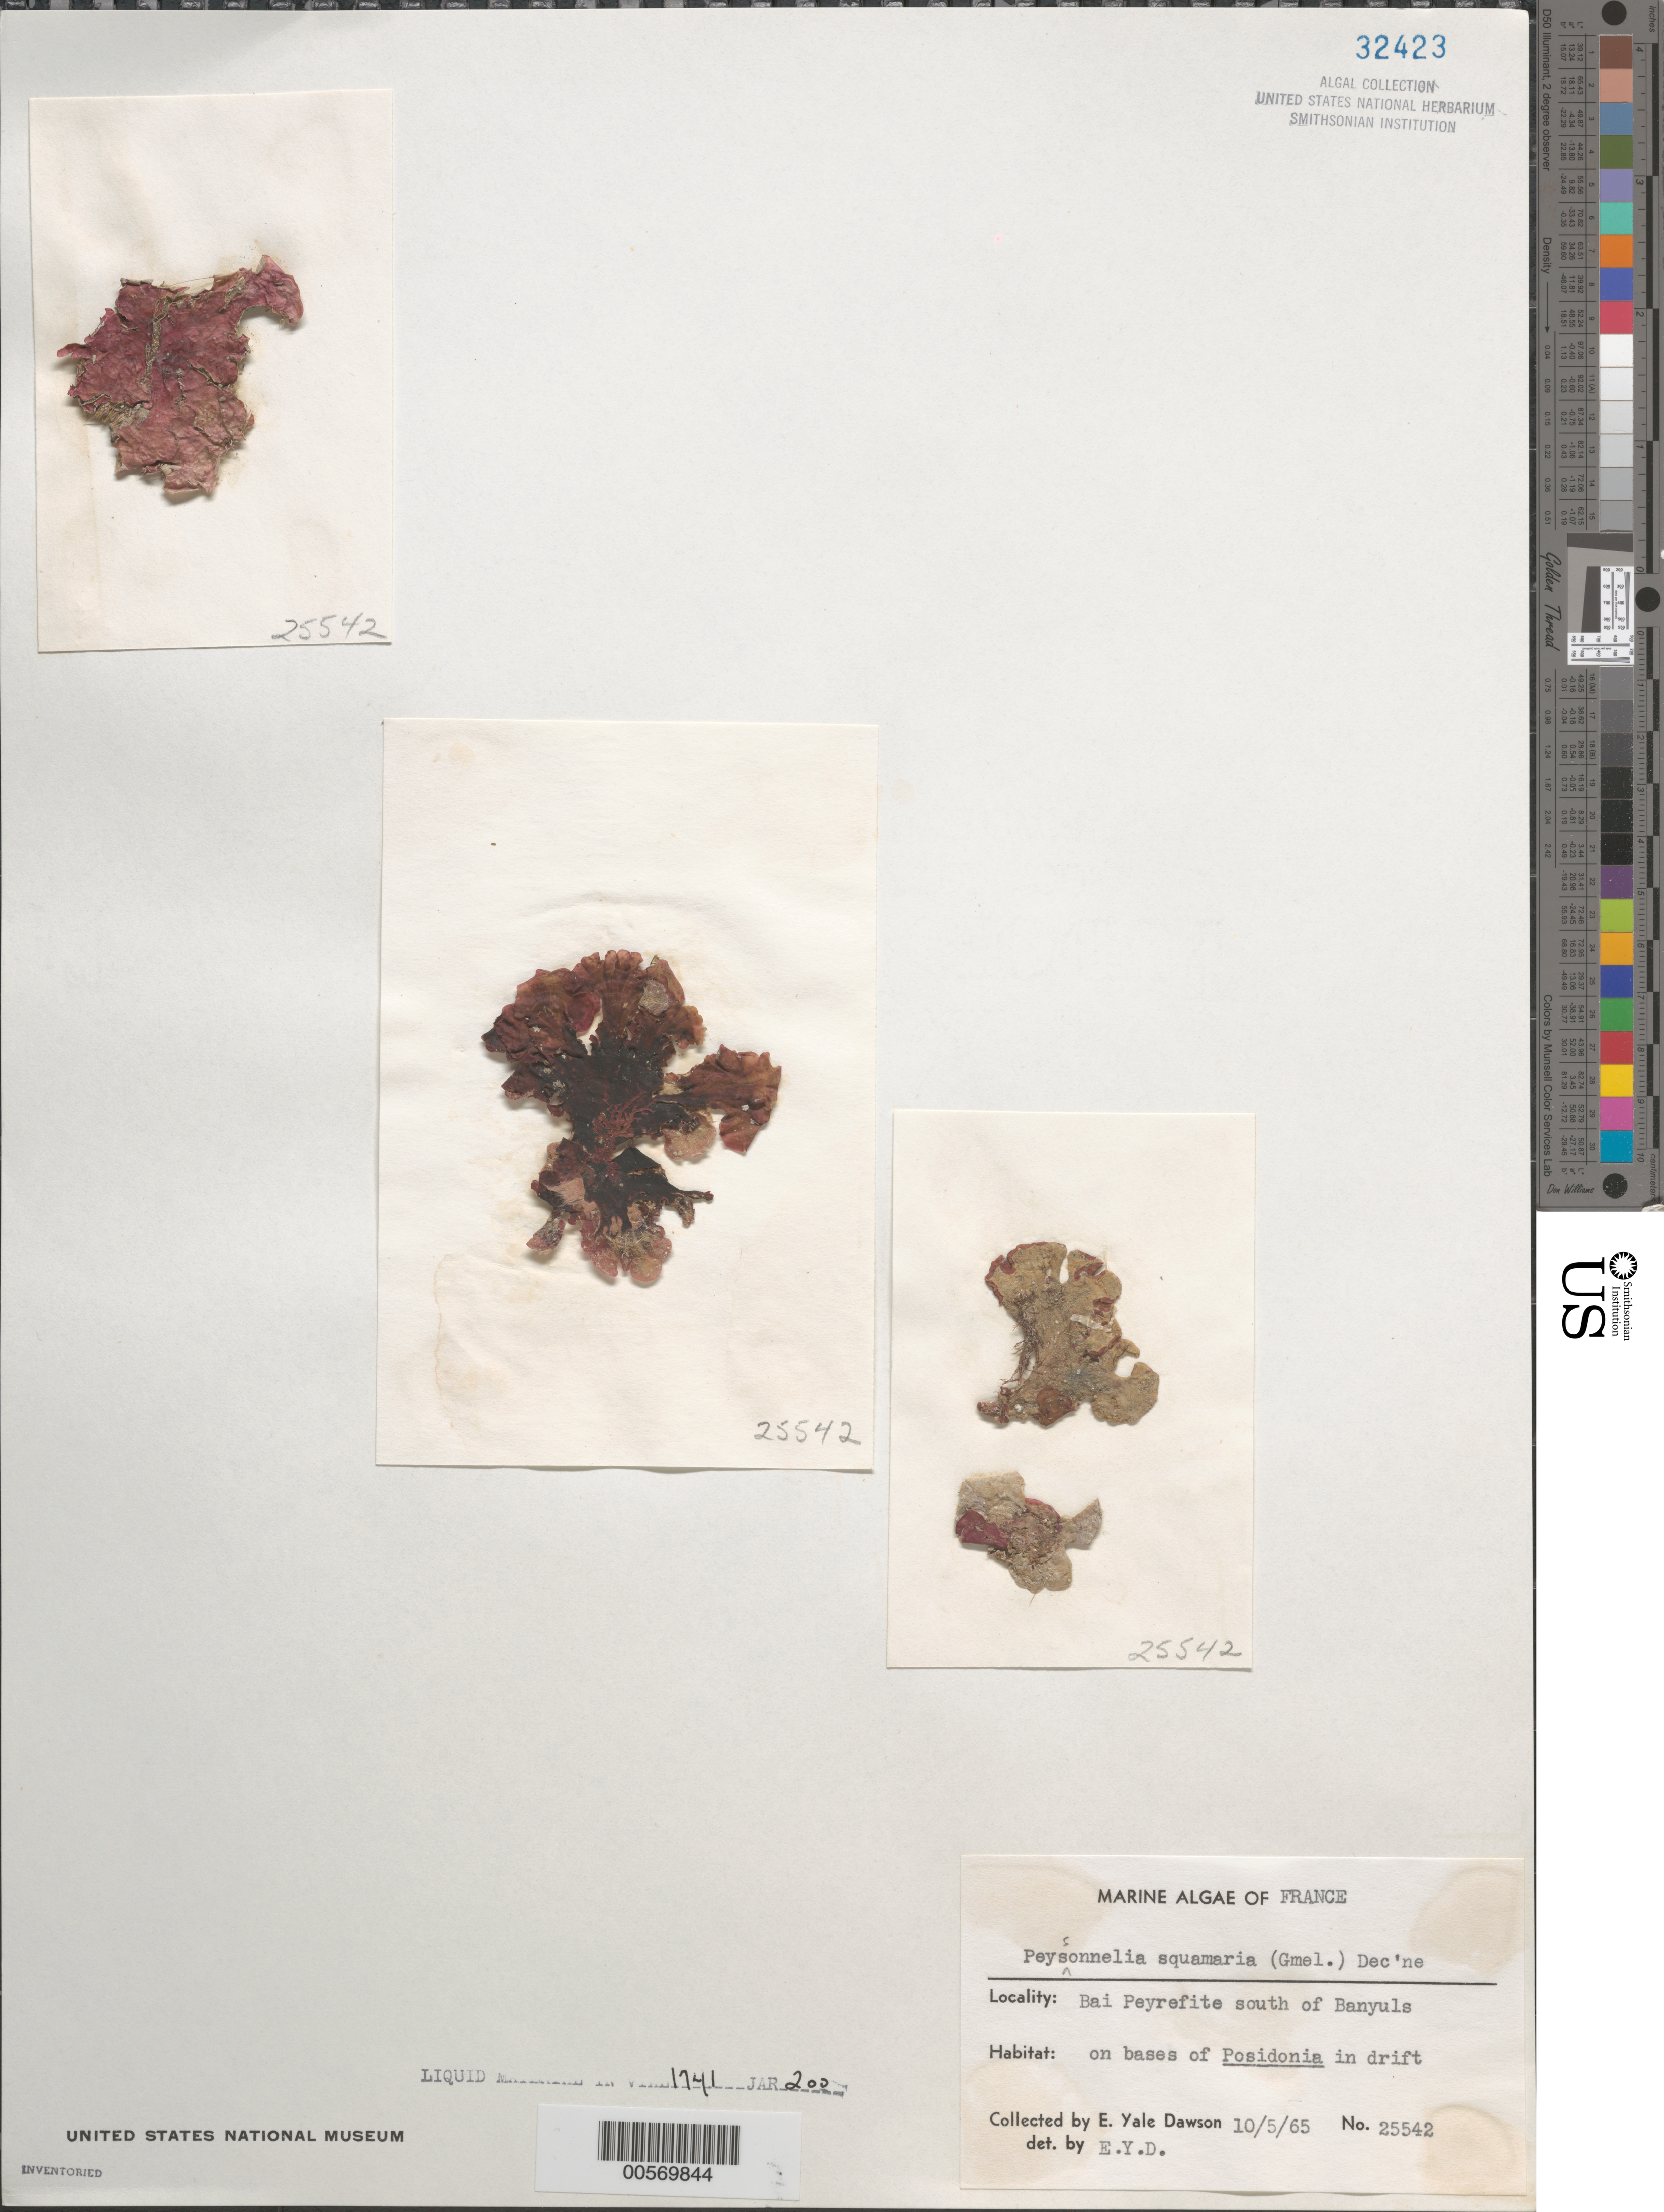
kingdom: Plantae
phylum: Rhodophyta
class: Florideophyceae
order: Peyssonneliales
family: Peyssonneliaceae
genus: Peyssonnelia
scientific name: Peyssonnelia squamaria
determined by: Dawson, E. Y.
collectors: E. Y. Dawson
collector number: EYD 25542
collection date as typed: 05 Oct 1965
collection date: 1965-10-05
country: France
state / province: Occitanie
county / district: Pyrénées-Orientales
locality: Bai Peyrefite, south of Banyuls-sur-Mer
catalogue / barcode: US 32423